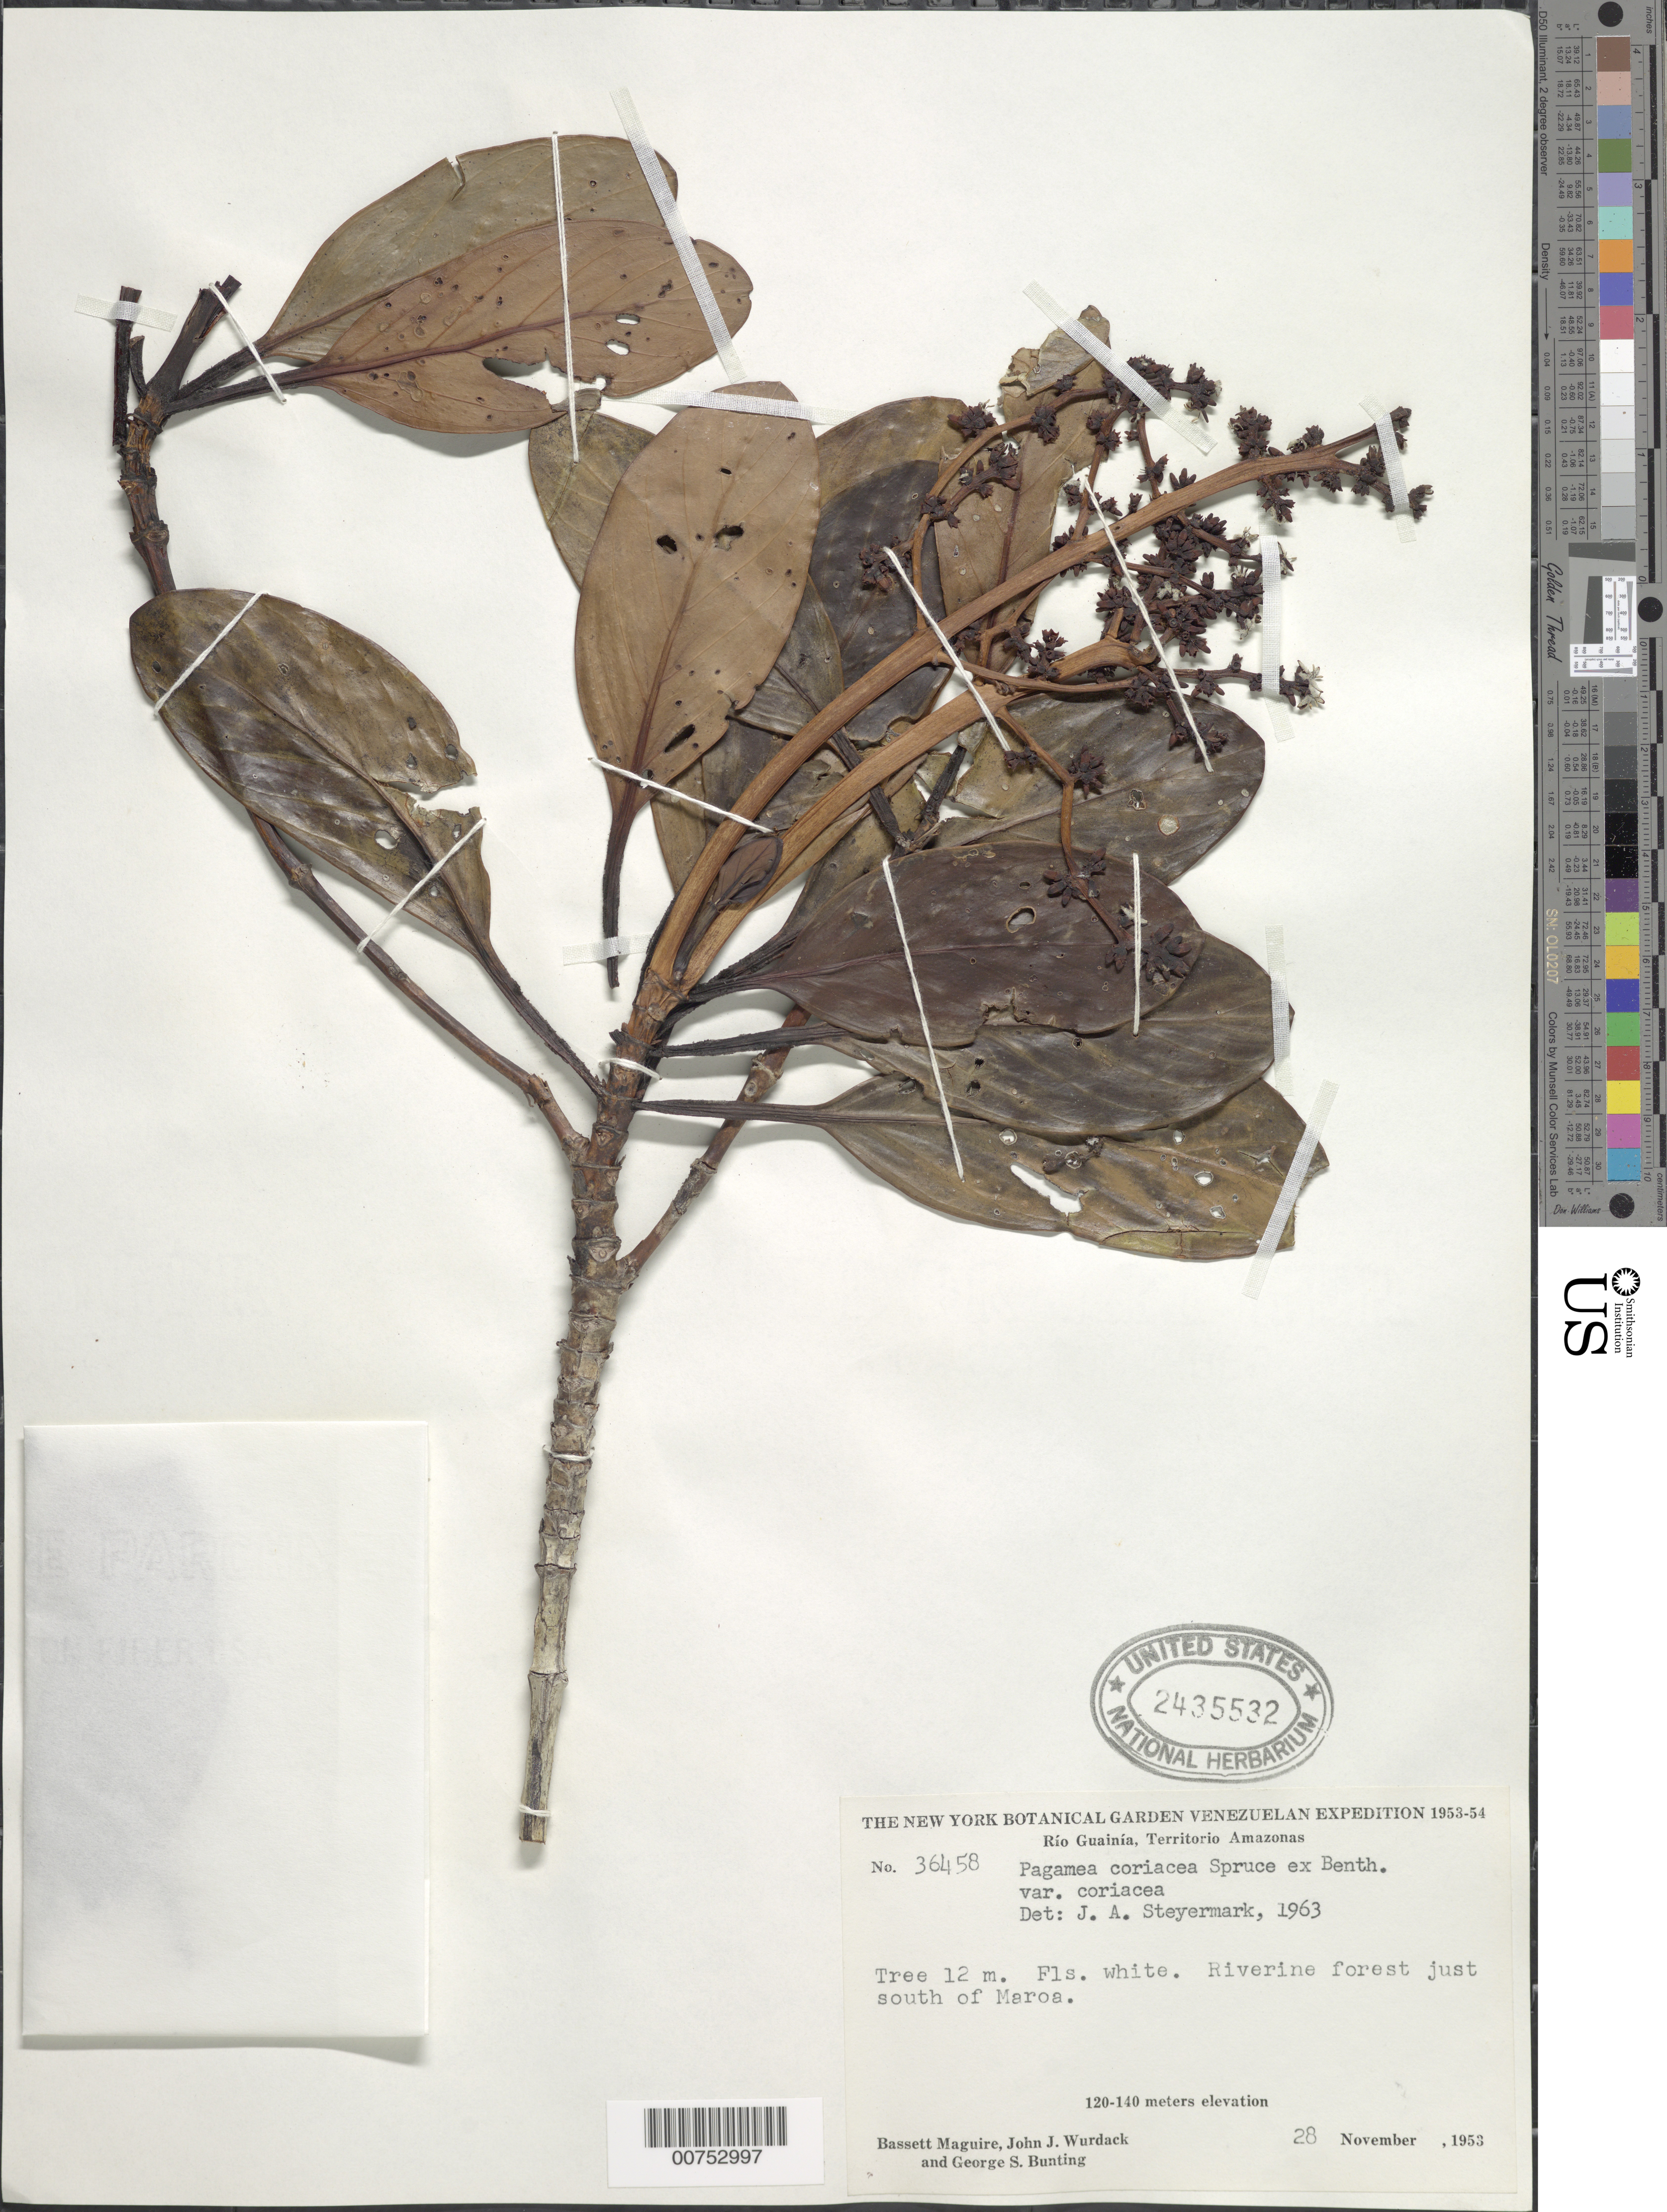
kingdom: Plantae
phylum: Tracheophyta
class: Magnoliopsida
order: Gentianales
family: Rubiaceae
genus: Pagamea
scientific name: Pagamea coriacea var. coriacea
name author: Spruce ex Benth.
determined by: Steyermark, Julian A., (VEN)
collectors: B. Maguire, J. J. Wurdack & G. S. Bunting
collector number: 36458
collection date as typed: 28-Nov-53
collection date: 1953-11-28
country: Venezuela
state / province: Amazonas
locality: Río Guainía, just south of Maroa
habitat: Riverine forest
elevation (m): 120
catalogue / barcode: US 2435532